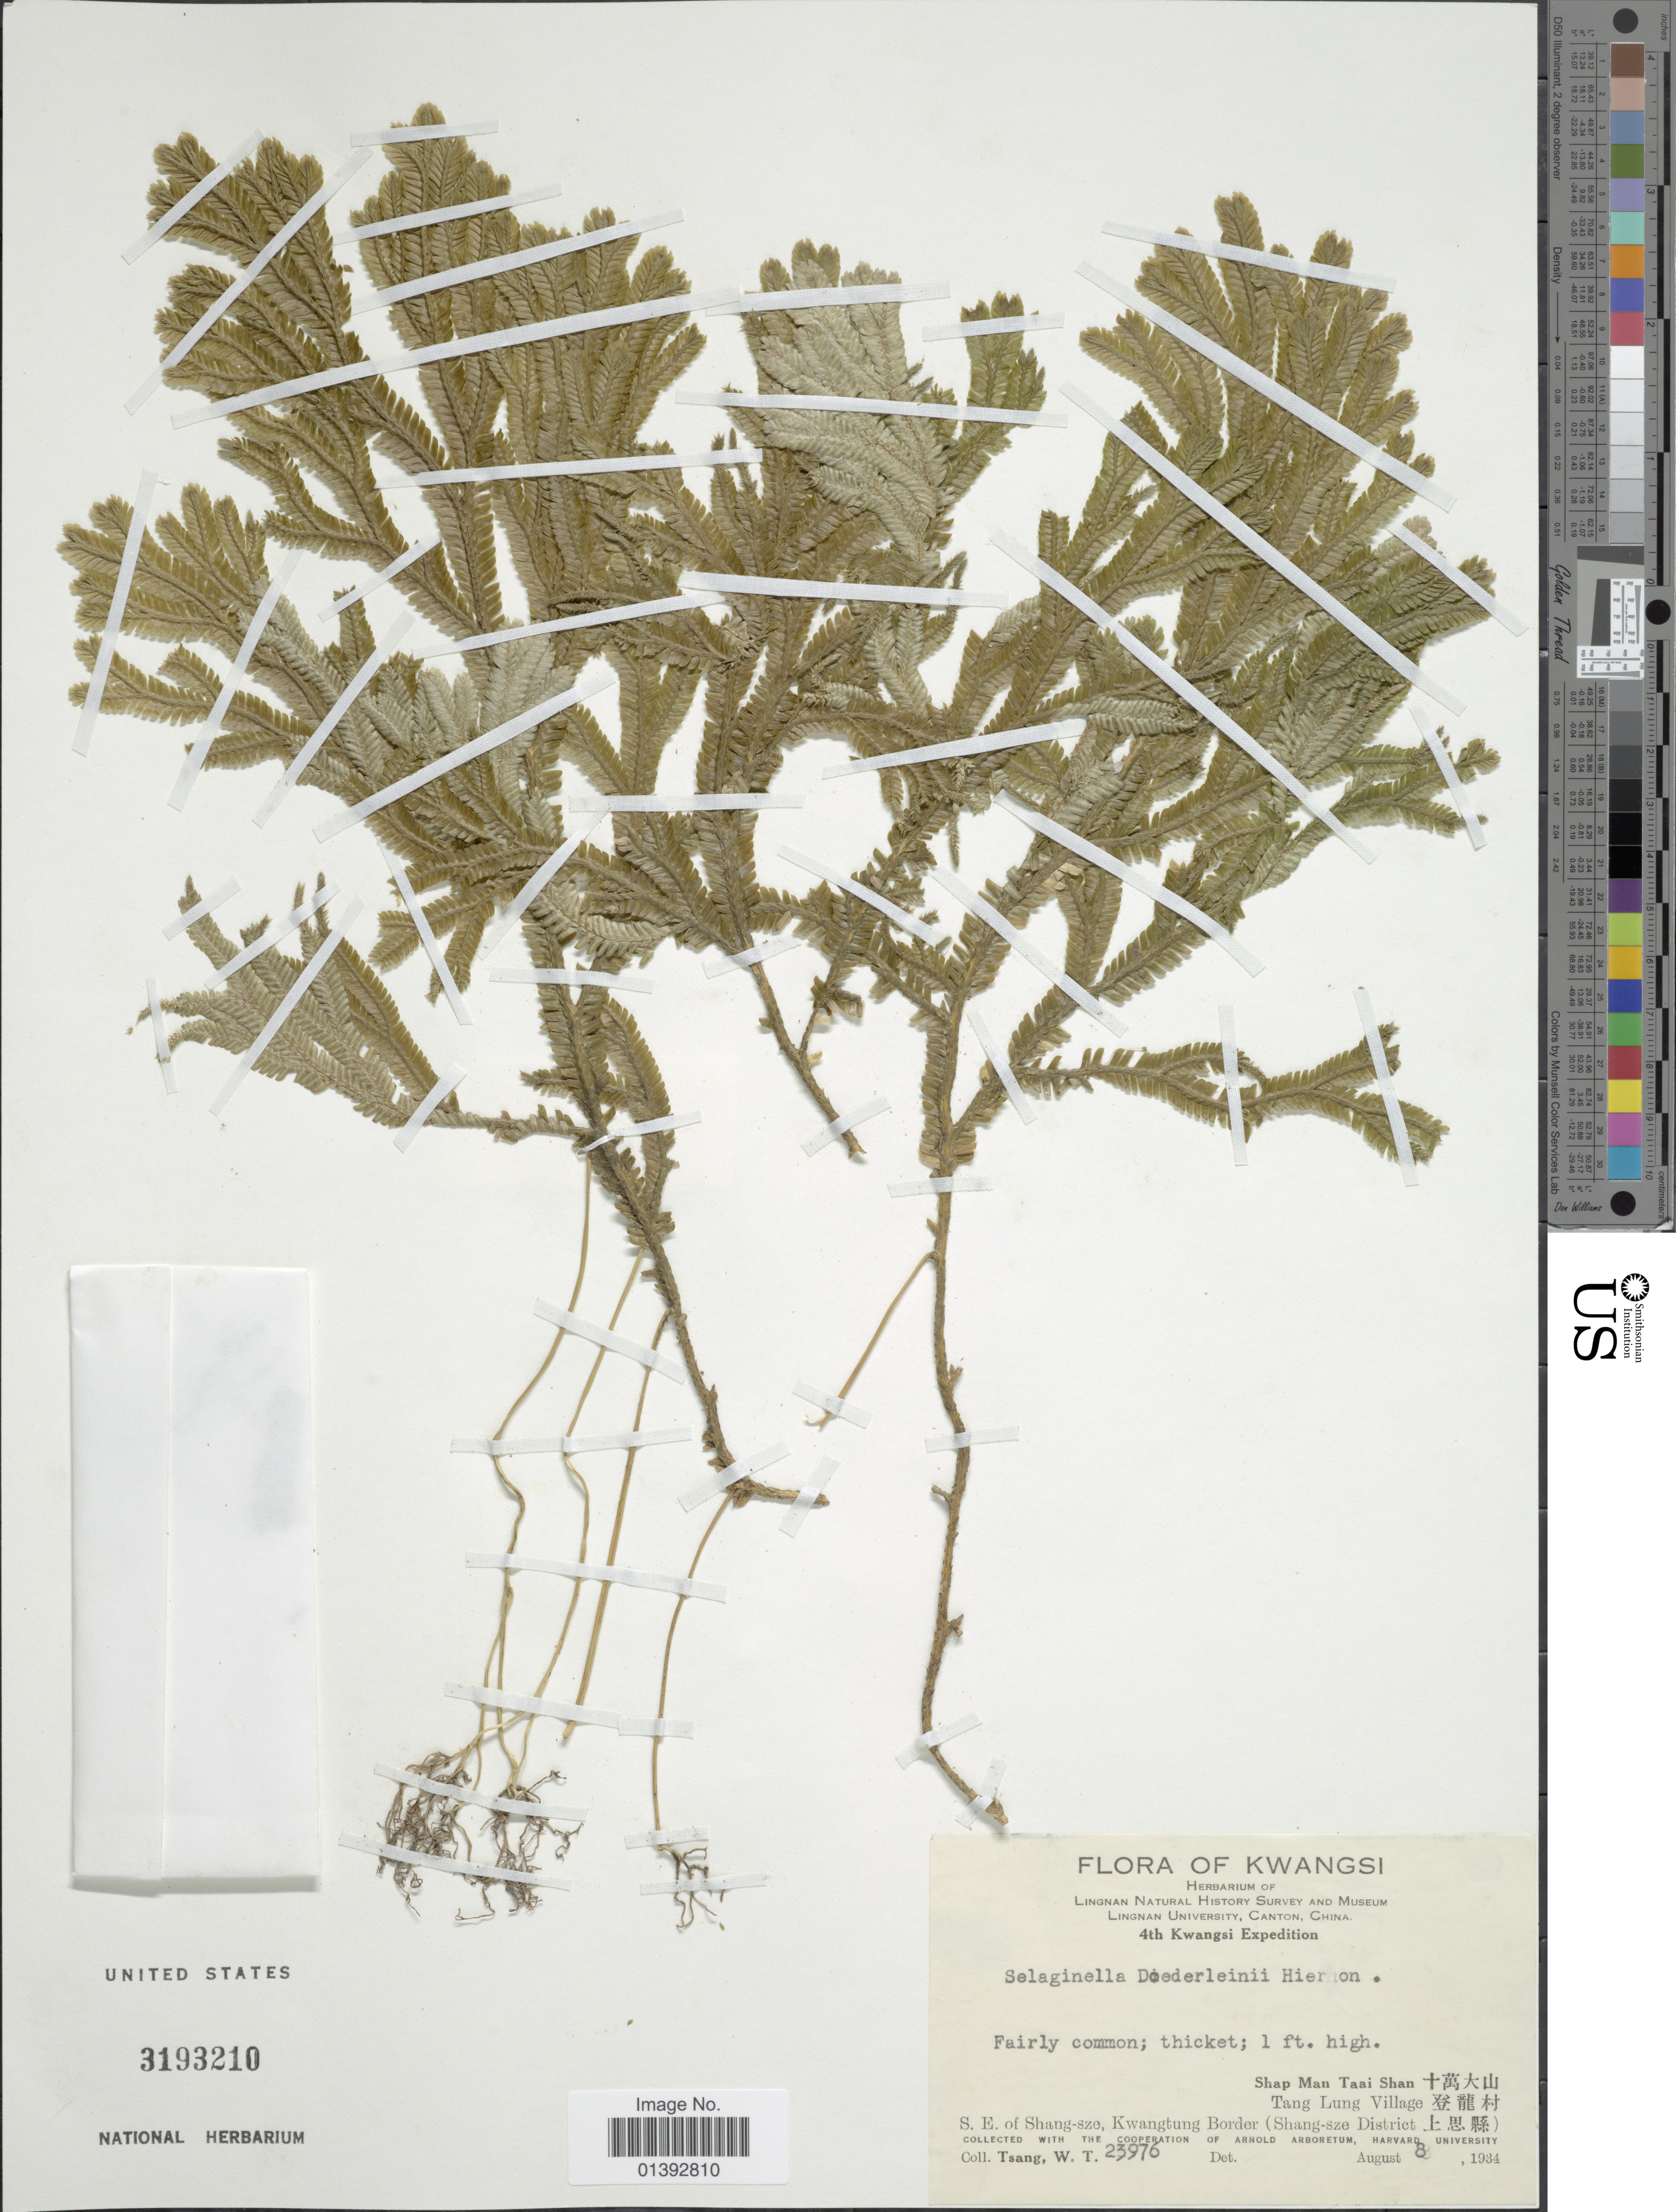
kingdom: Plantae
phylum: Tracheophyta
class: Lycopodiopsida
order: Selaginellales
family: Selaginellaceae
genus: Selaginella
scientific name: Selaginella doederleinii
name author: Hieron.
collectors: W. T. Tsang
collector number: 23976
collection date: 1934-08-08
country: China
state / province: Guangxi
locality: Kwangsi, Shap Man Taai Shan, Tang Lung Village, S.E. of Shang-sze Kwangtung Border (Shang-sze District)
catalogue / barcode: US 3193210